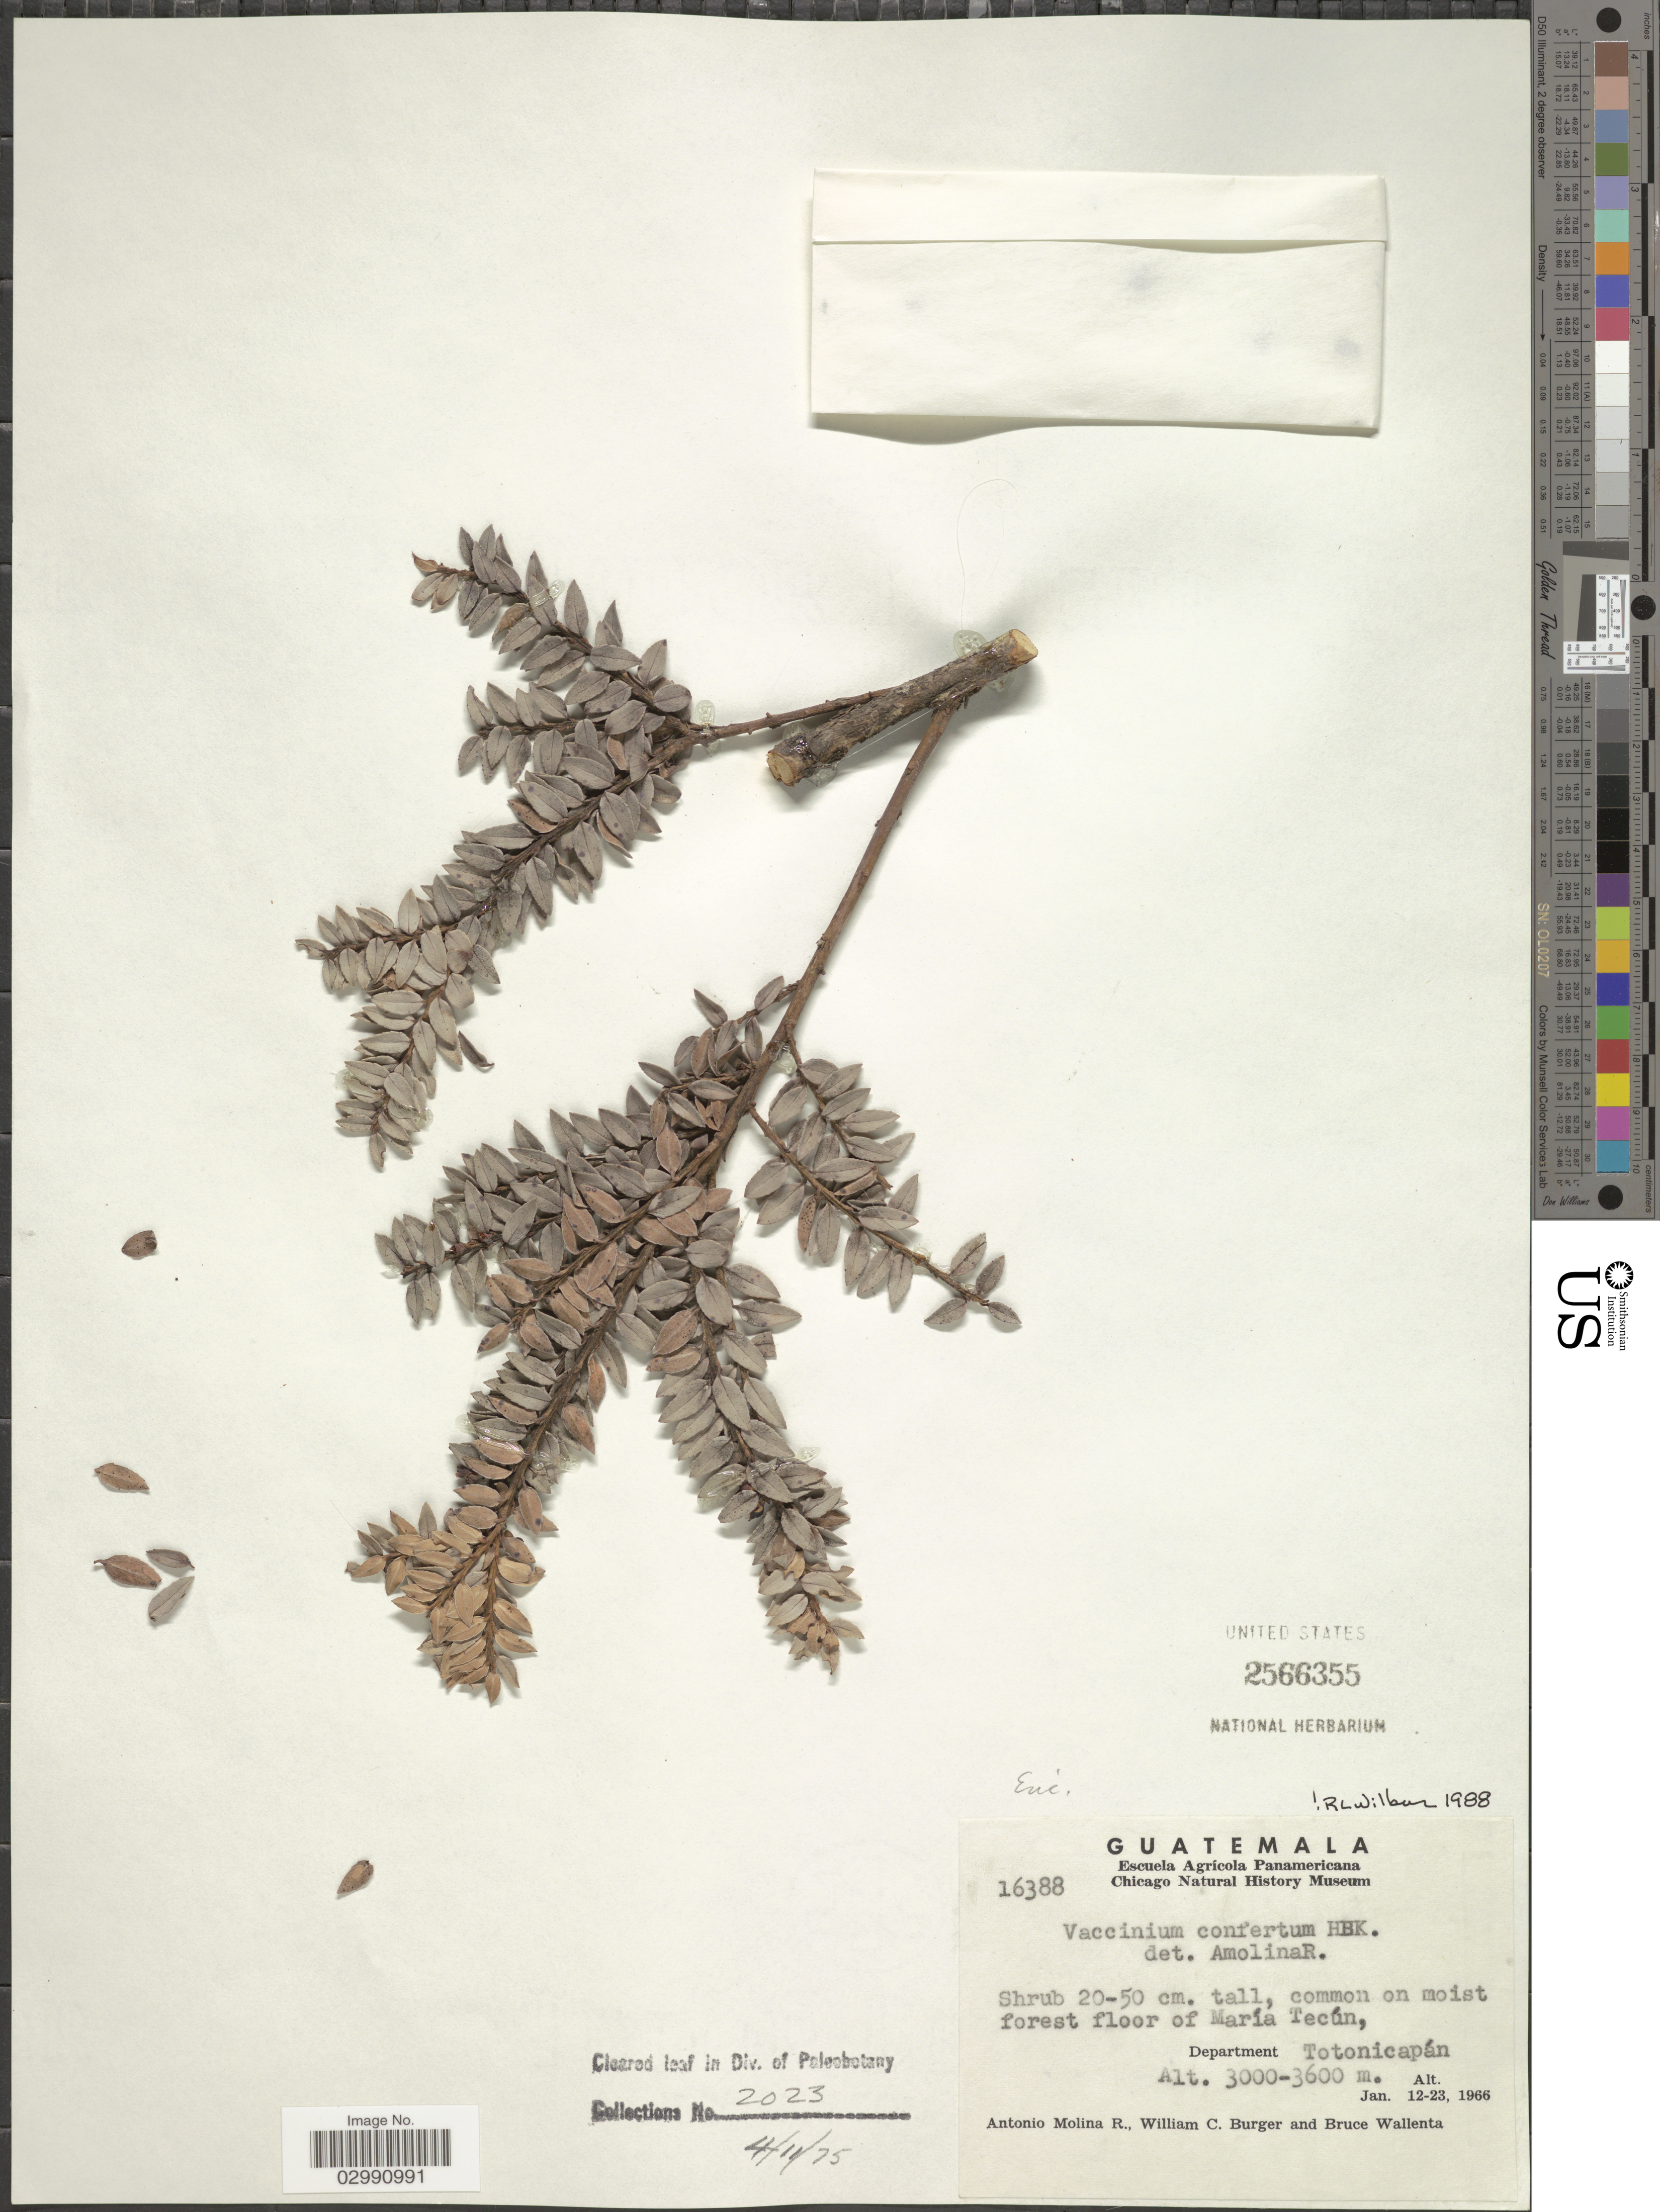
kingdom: Plantae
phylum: Tracheophyta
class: Magnoliopsida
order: Ericales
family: Ericaceae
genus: Vaccinium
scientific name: Vaccinium confertum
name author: Kunth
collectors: A. Molina R., W. Burger & B. Wallenta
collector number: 16388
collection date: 1966-01-12/1966-01-23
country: Guatemala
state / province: Totonicapan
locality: Common on moist forest floor of María Tecún, Department Totonicapán.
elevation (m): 3000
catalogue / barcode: US 2566355